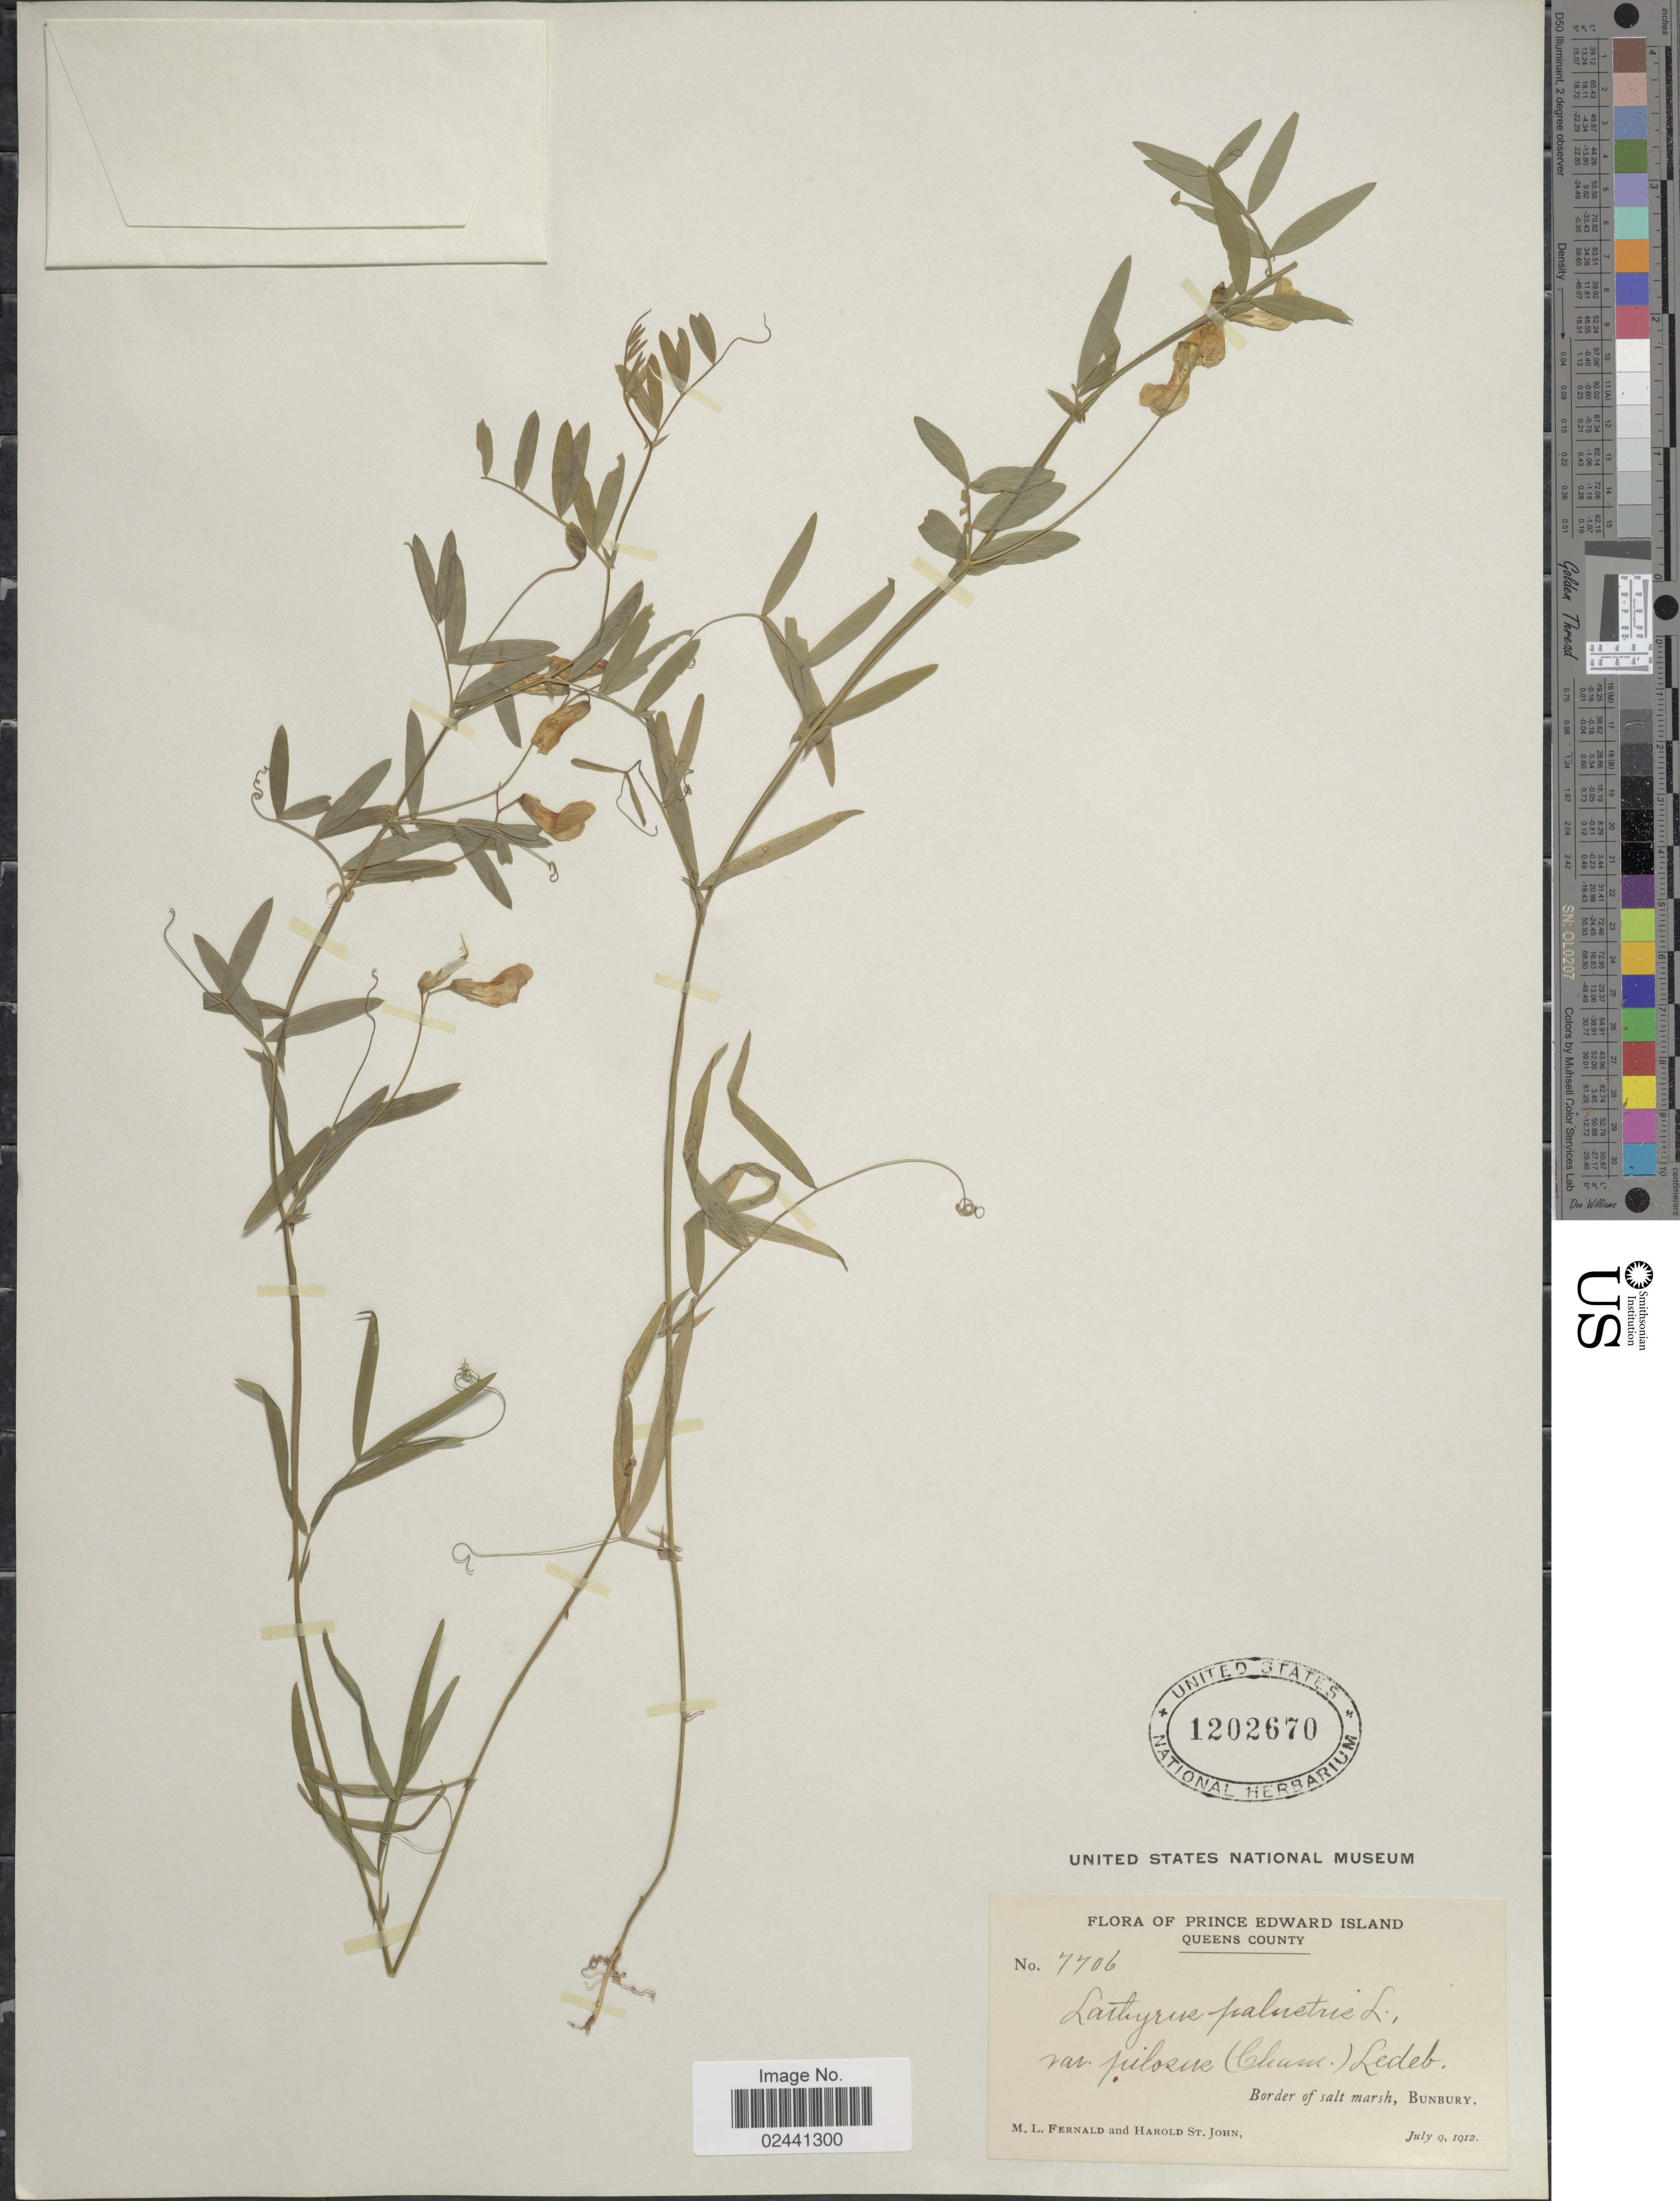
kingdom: Plantae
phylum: Tracheophyta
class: Magnoliopsida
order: Fabales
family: Fabaceae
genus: Lathyrus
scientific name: Lathyrus palustris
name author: L.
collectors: M. L. Fernald & H. St. John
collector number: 7706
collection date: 1912-07-09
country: Canada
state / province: Prince Edward Island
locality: Queens County, Border of salt marsh, Bunbury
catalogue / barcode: US 1202670